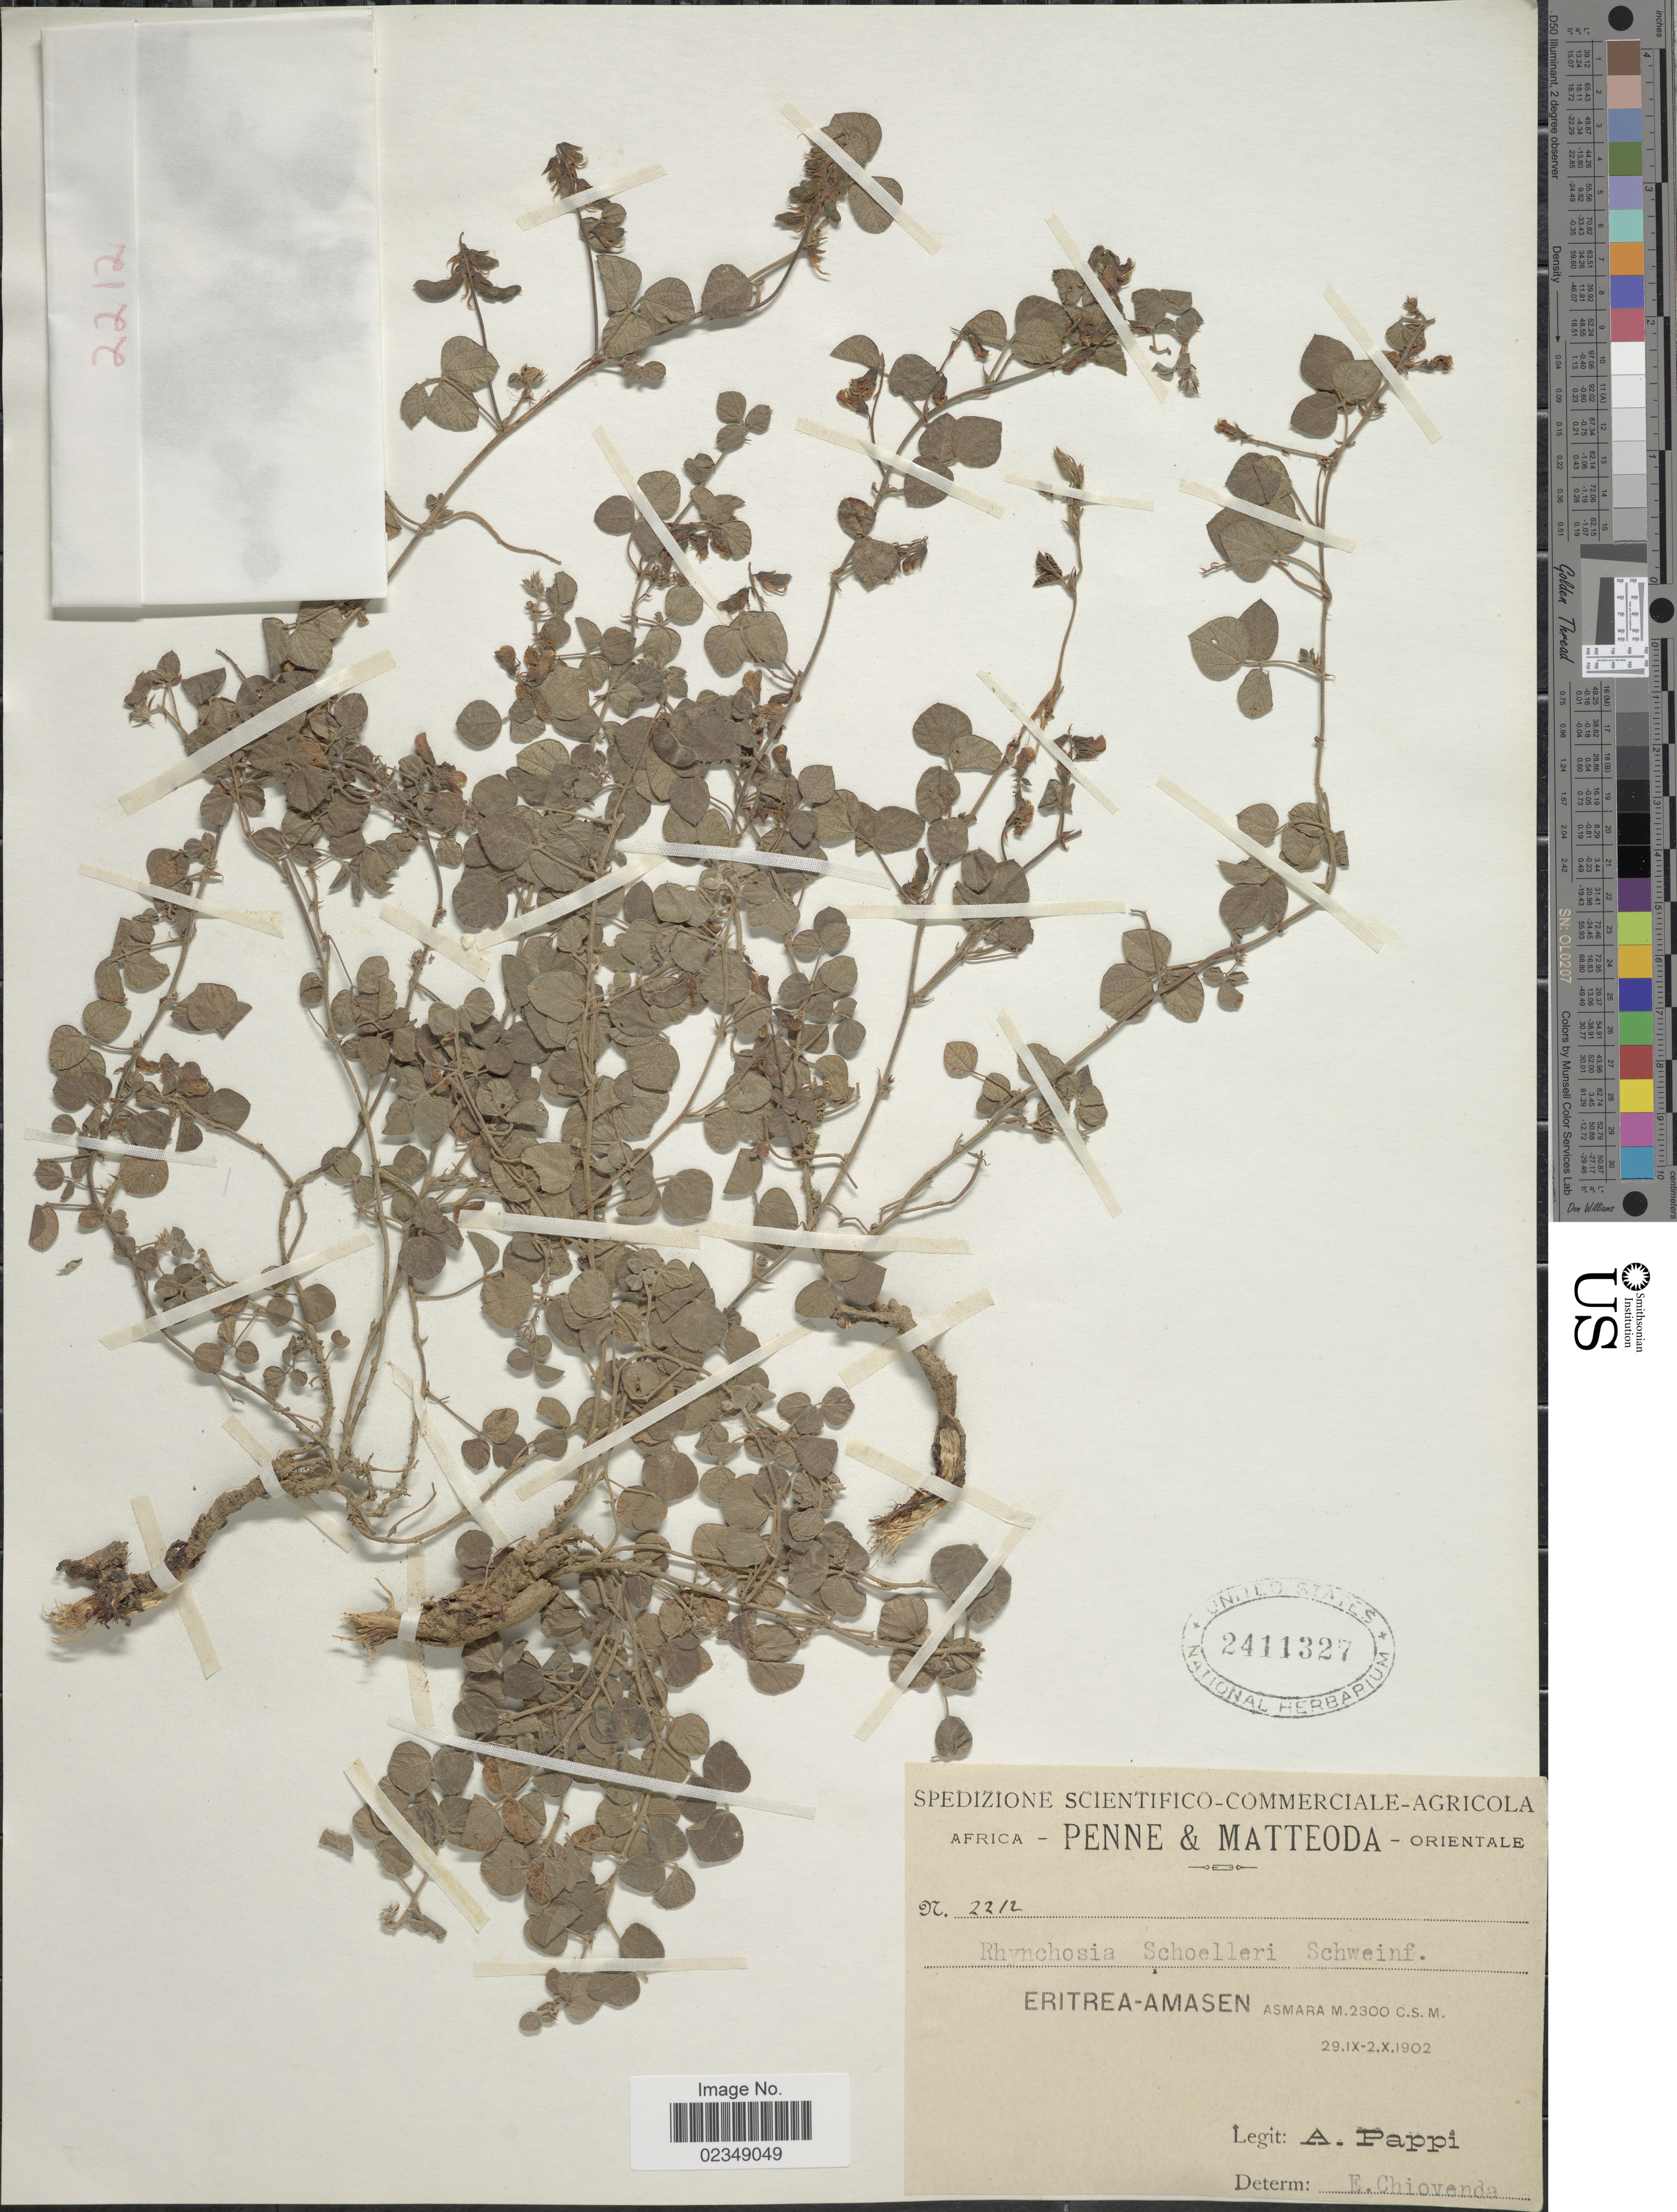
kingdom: Plantae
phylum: Tracheophyta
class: Magnoliopsida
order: Fabales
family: Fabaceae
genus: Rhynchosia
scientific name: Rhynchosia schoelleri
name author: Schweinf.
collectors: A. Pappi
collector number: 2212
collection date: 1902-09-29/1902-10-02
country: Eritrea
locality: Orientale, Eritrea-Amasen, Asmara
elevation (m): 2300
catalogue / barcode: US 2411327